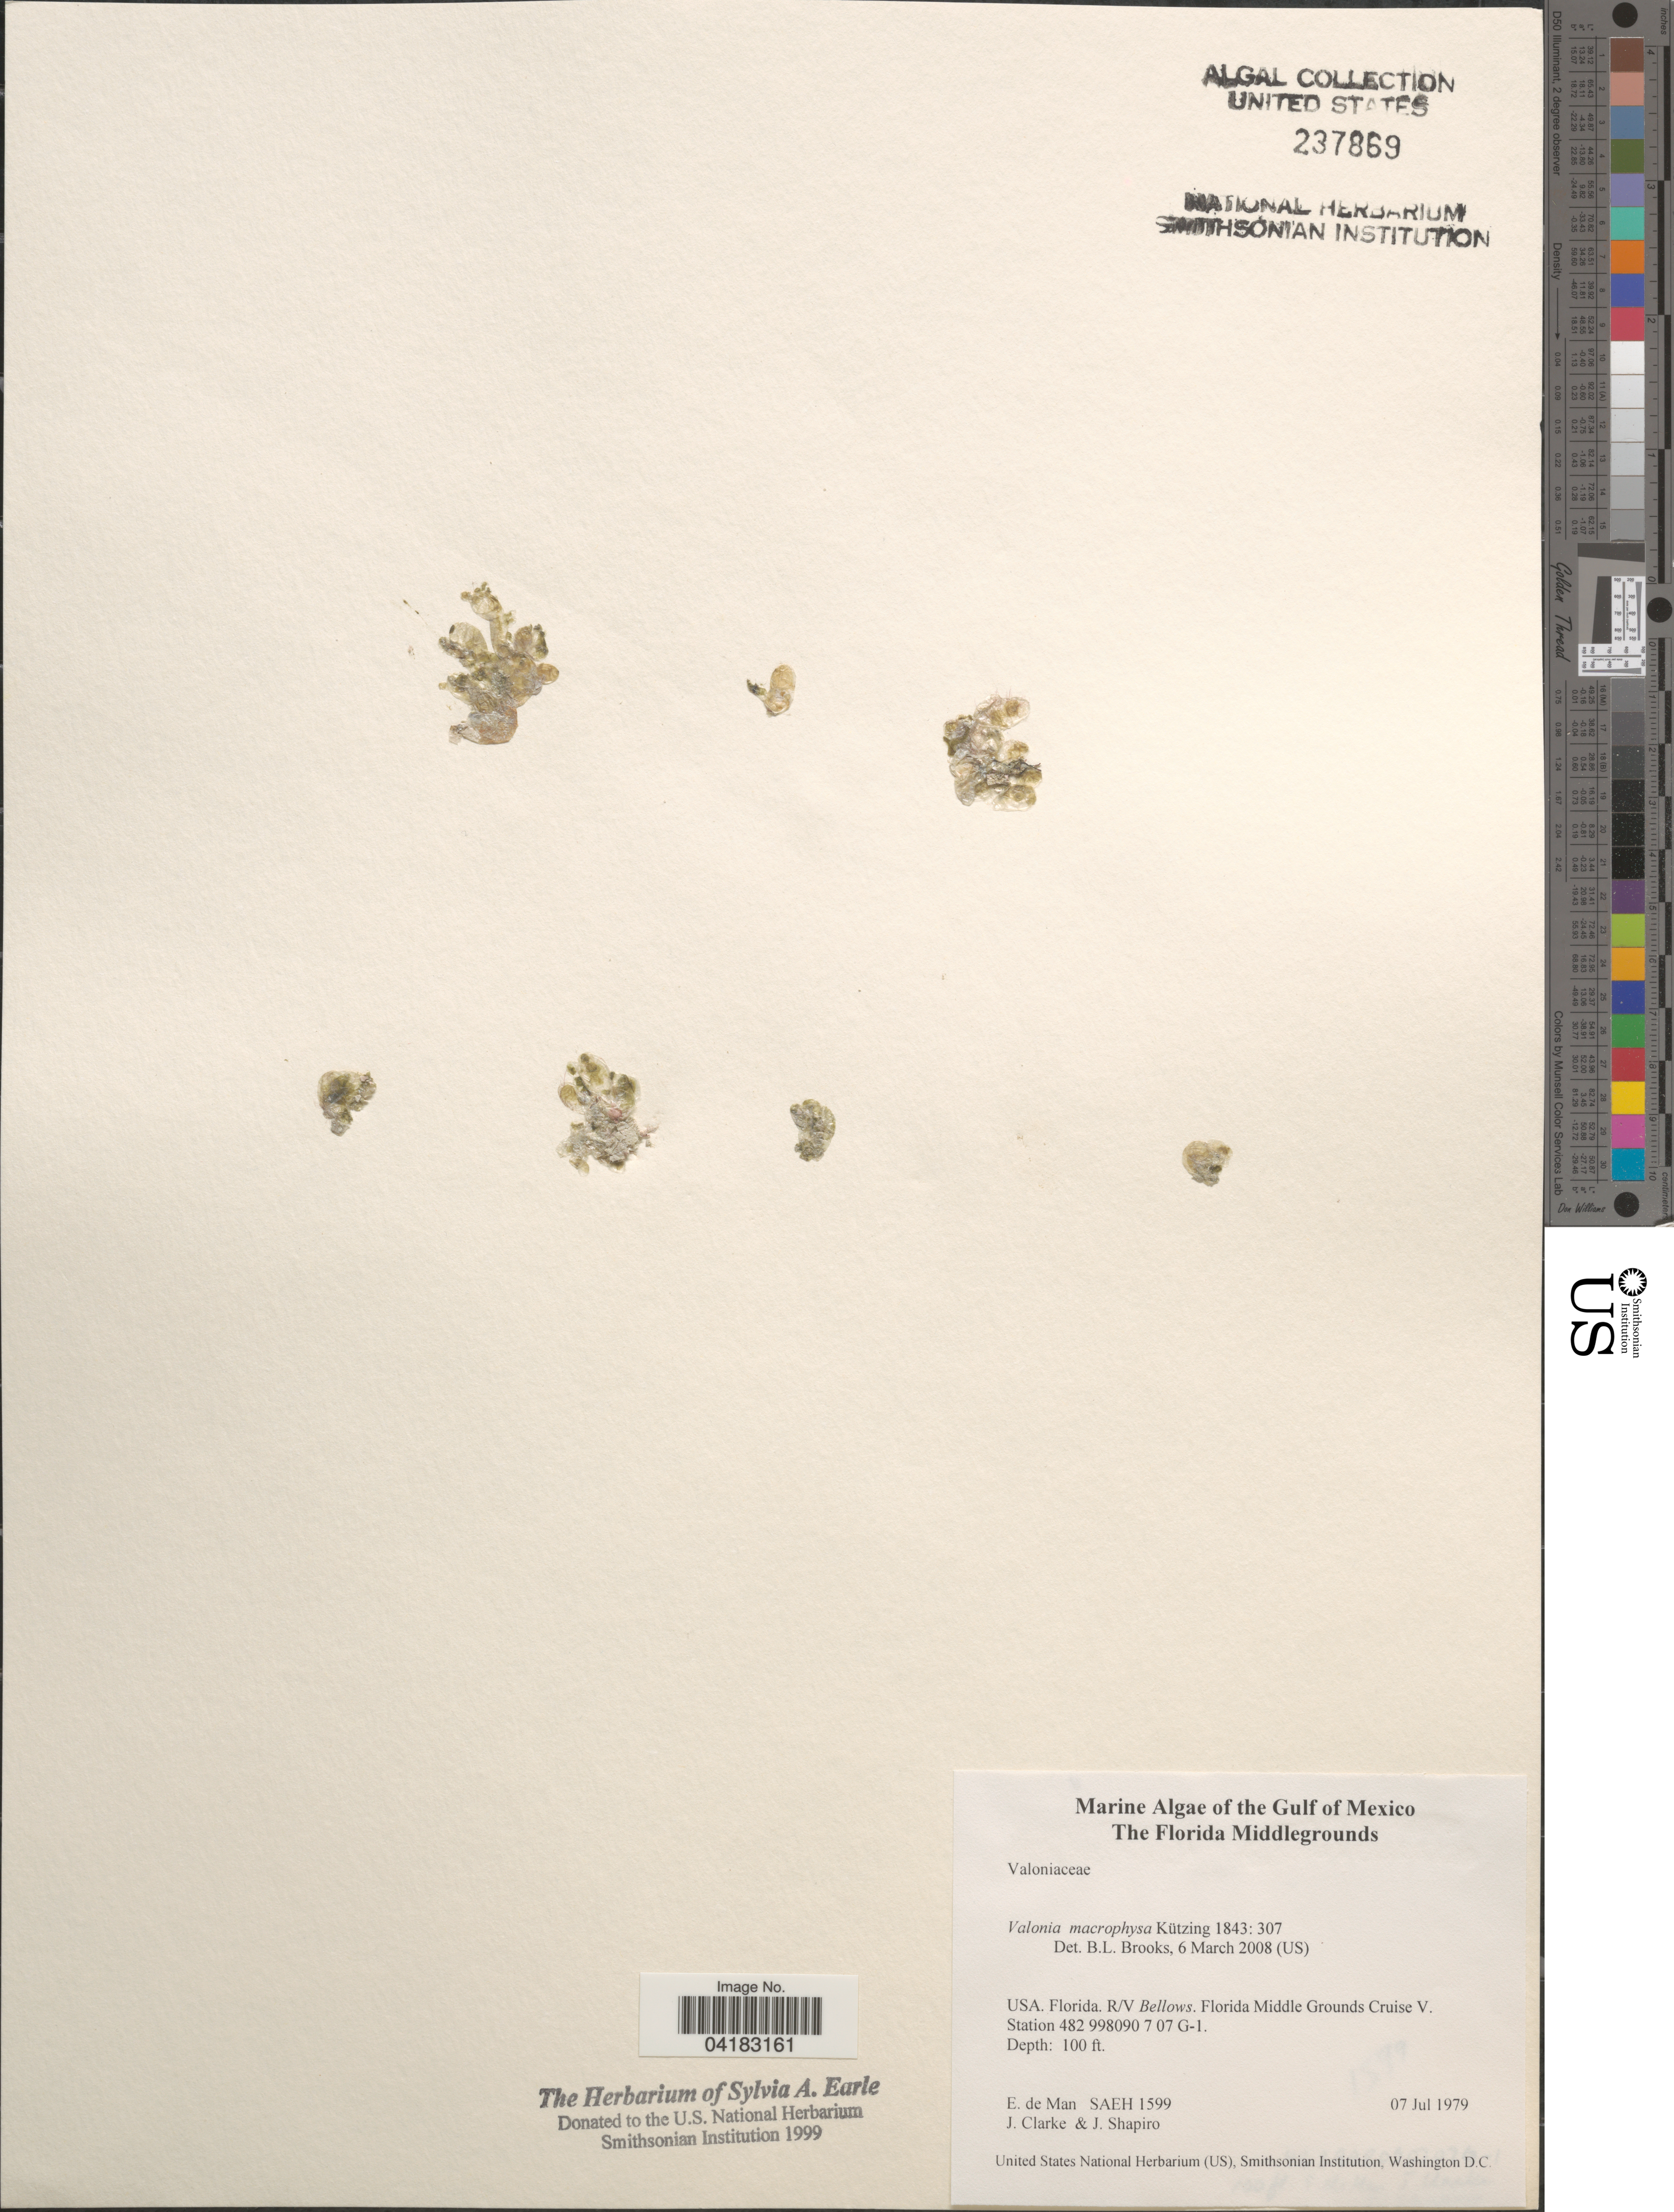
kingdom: Plantae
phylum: Chlorophyta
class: Ulvophyceae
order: Siphonocladales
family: Valoniaceae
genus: Valonia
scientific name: Valonia macrophysa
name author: Kütz.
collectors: E. de Man, J. Clarke & J. Shapiro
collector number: SAEH1599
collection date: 1979-07-07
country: United States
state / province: Florida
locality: Gulf of Mexico. R/V Bellows. Florida Middle Grounds Cruise V. Station 482 998090 7 07 G-1.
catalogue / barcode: US 237869